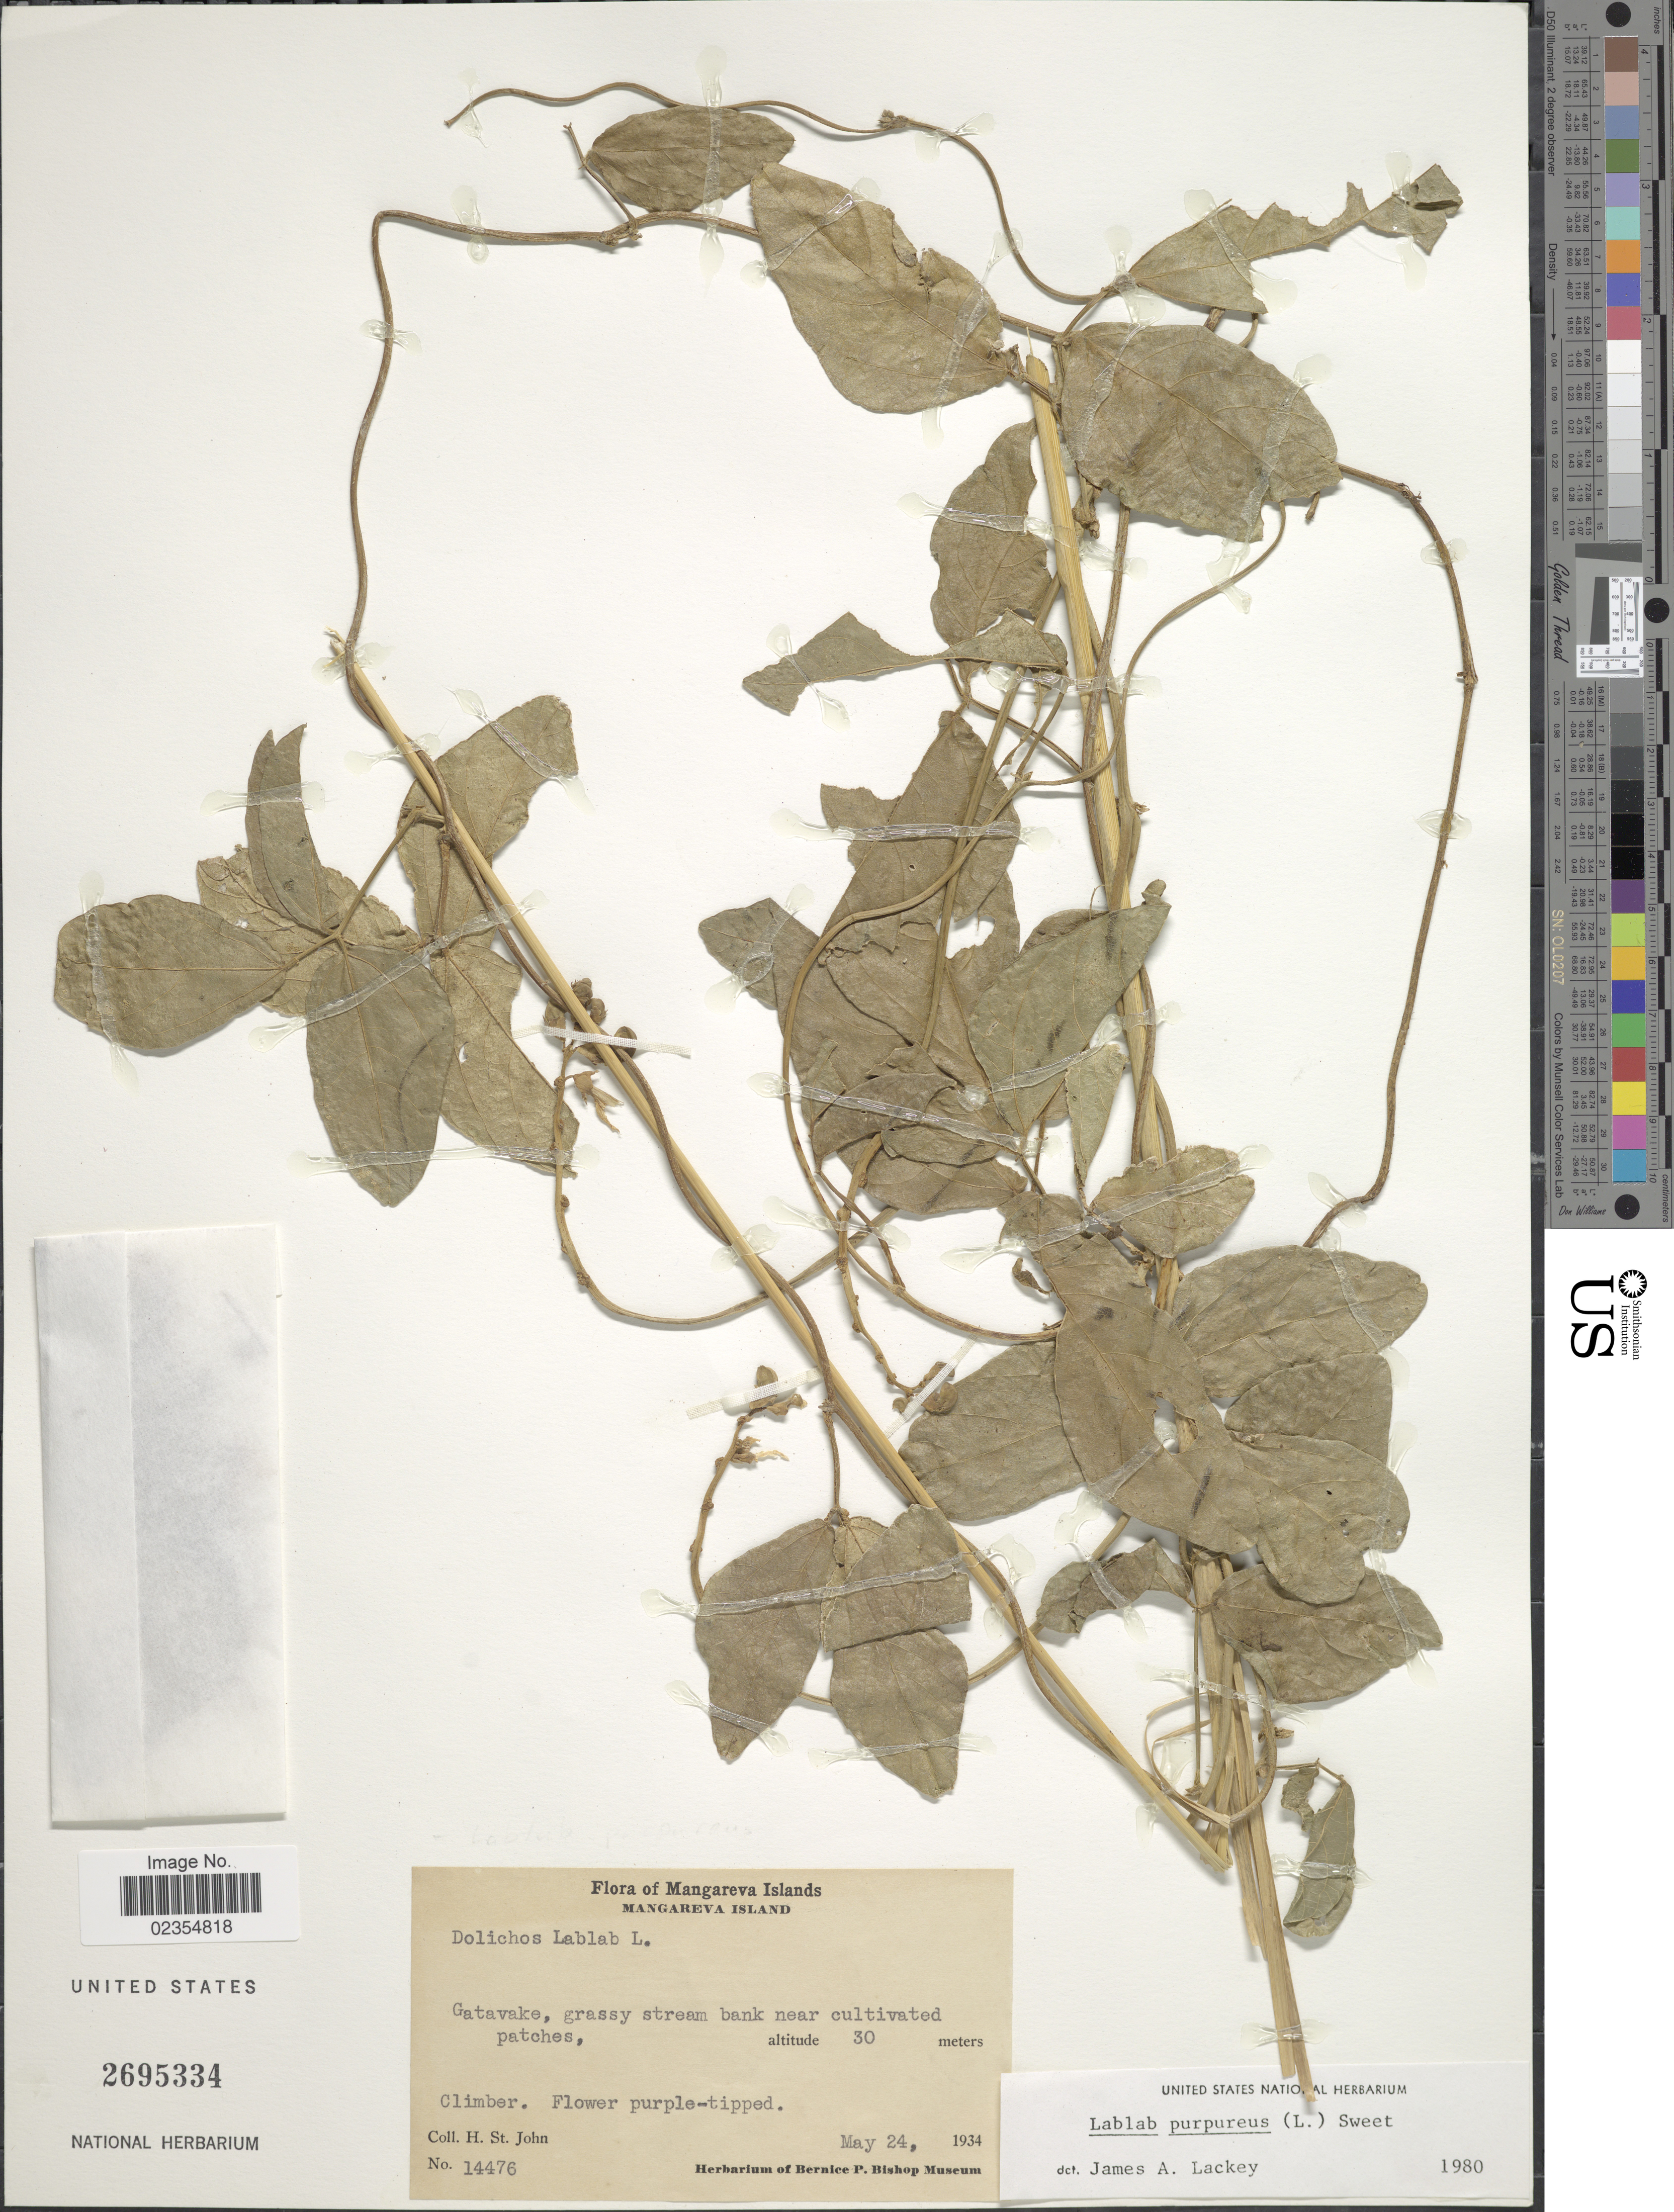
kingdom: Plantae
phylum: Tracheophyta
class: Magnoliopsida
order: Fabales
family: Fabaceae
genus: Lablab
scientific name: Lablab purpureus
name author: (L.) Sweet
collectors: H. St. John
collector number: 14476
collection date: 1934-05-24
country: French Polynesia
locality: Mangareva Islands, Gatavake, grassy stream bank near cultivated patches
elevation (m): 30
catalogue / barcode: US 2695334